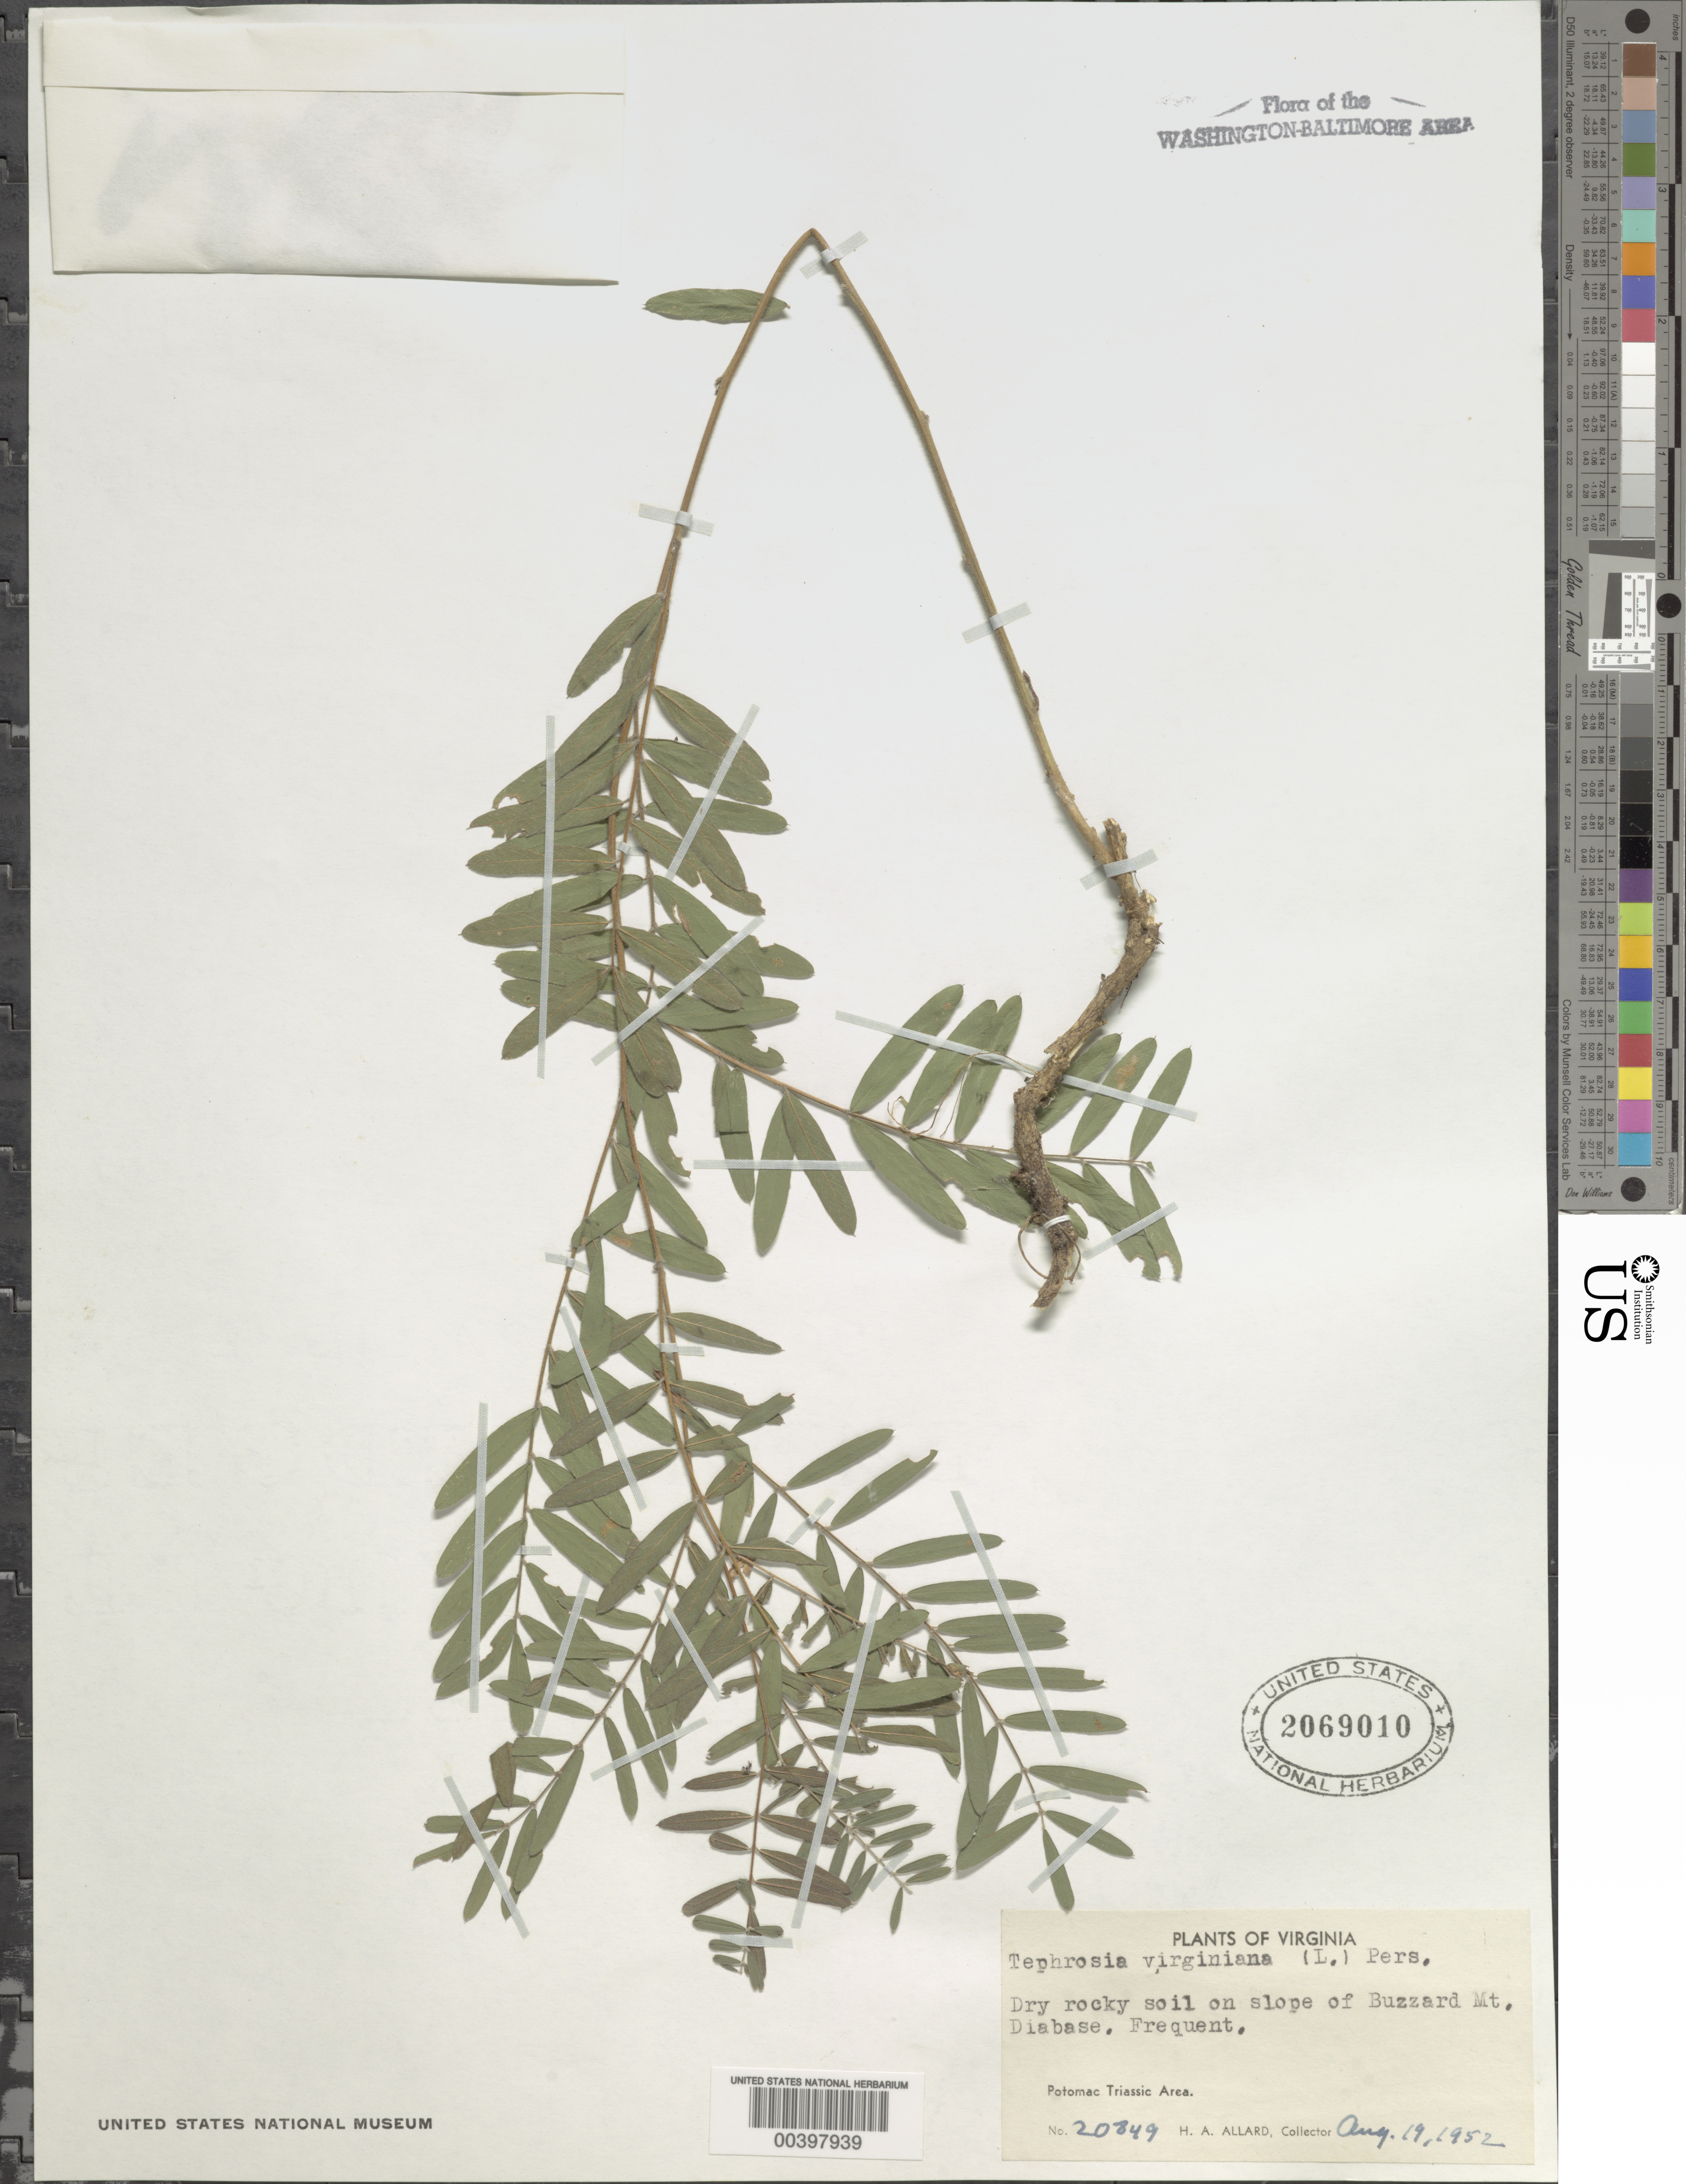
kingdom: Plantae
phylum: Tracheophyta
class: Magnoliopsida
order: Fabales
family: Fabaceae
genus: Tephrosia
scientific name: Tephrosia virginiana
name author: (L.) Pers.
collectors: H. A. Allard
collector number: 20849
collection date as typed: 19 Aug 1952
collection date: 1952-08-19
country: United States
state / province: Virginia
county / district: Culpeper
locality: Buzzard Mountain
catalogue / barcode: US 2069010